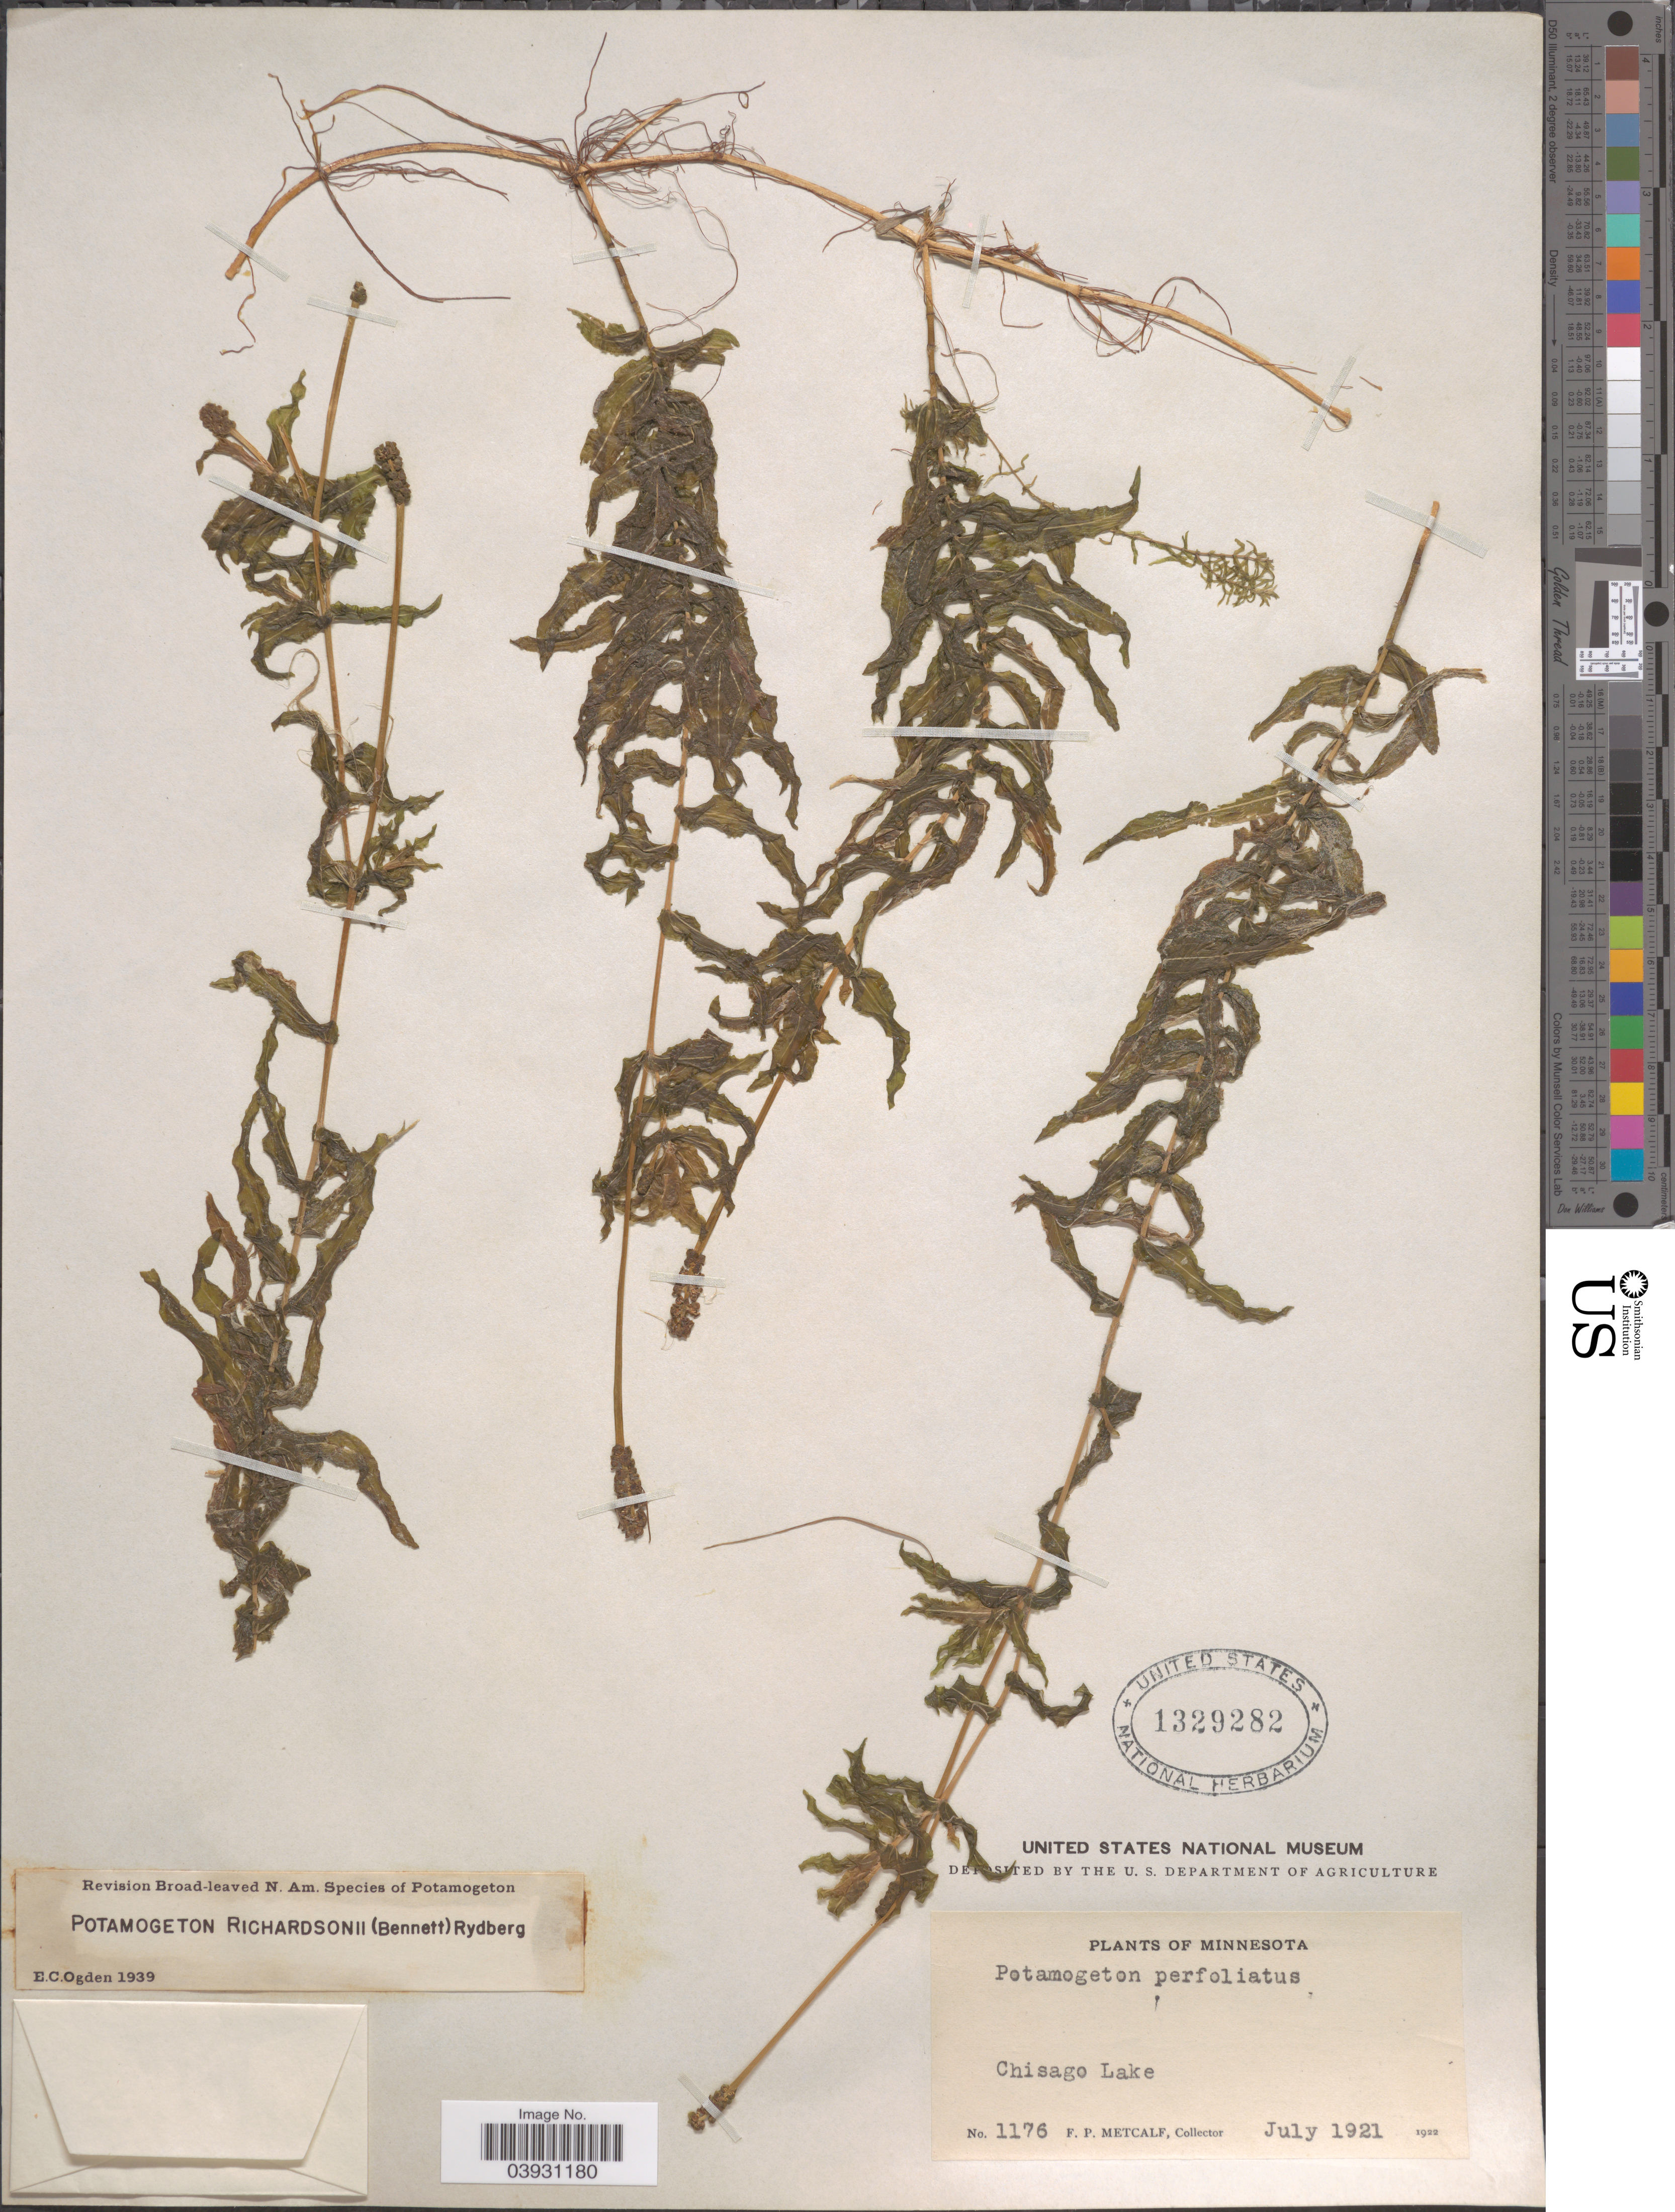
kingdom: Plantae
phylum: Tracheophyta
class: Liliopsida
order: Alismatales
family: Potamogetonaceae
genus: Potamogeton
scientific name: Potamogeton richardsonii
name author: (A.W. Benn.) Rydb.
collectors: F. Metcalf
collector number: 1176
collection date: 1921-07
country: United States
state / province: Minnesota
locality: Chisago Lake.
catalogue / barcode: US 1329282